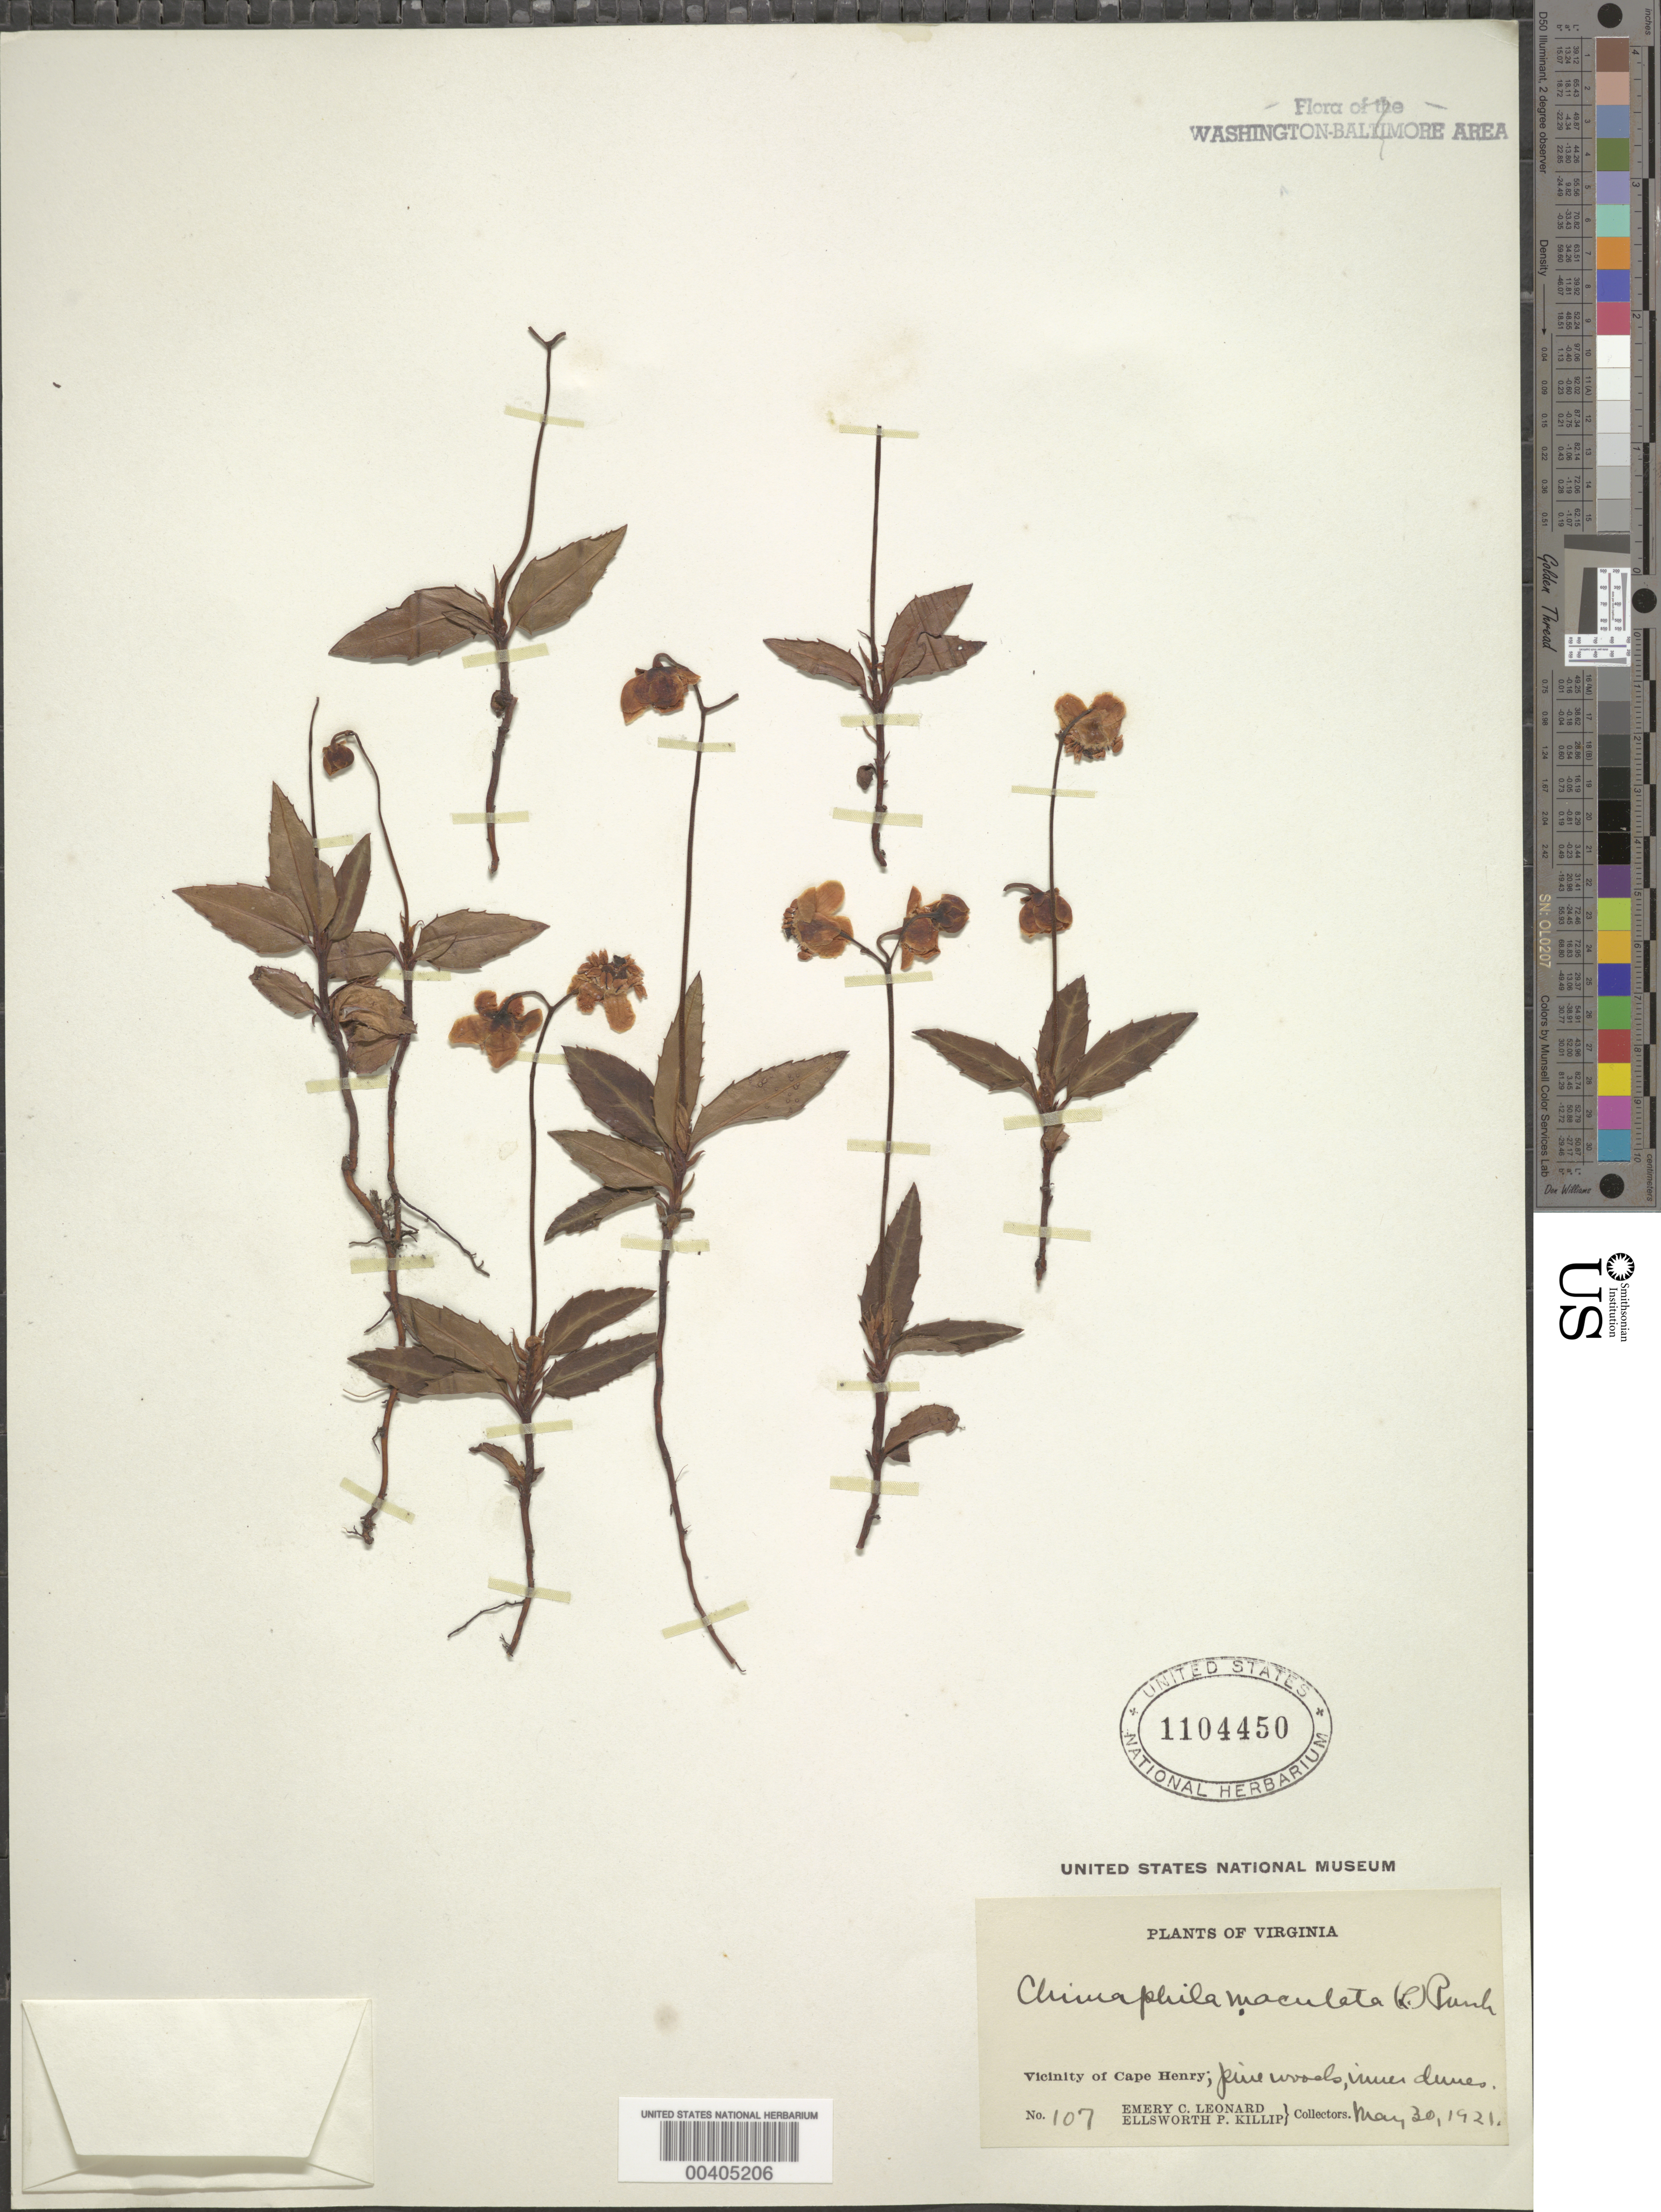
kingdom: Plantae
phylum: Tracheophyta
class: Magnoliopsida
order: Ericales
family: Ericaceae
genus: Chimaphila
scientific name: Chimaphila maculata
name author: (L.) Pursh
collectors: E. C. Leonard & E. P. Killip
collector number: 107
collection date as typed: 30 May 1921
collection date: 1921-05-30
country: United States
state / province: Virginia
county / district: City of Virginia Beach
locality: Cape Henry vicinity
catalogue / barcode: US 1104450